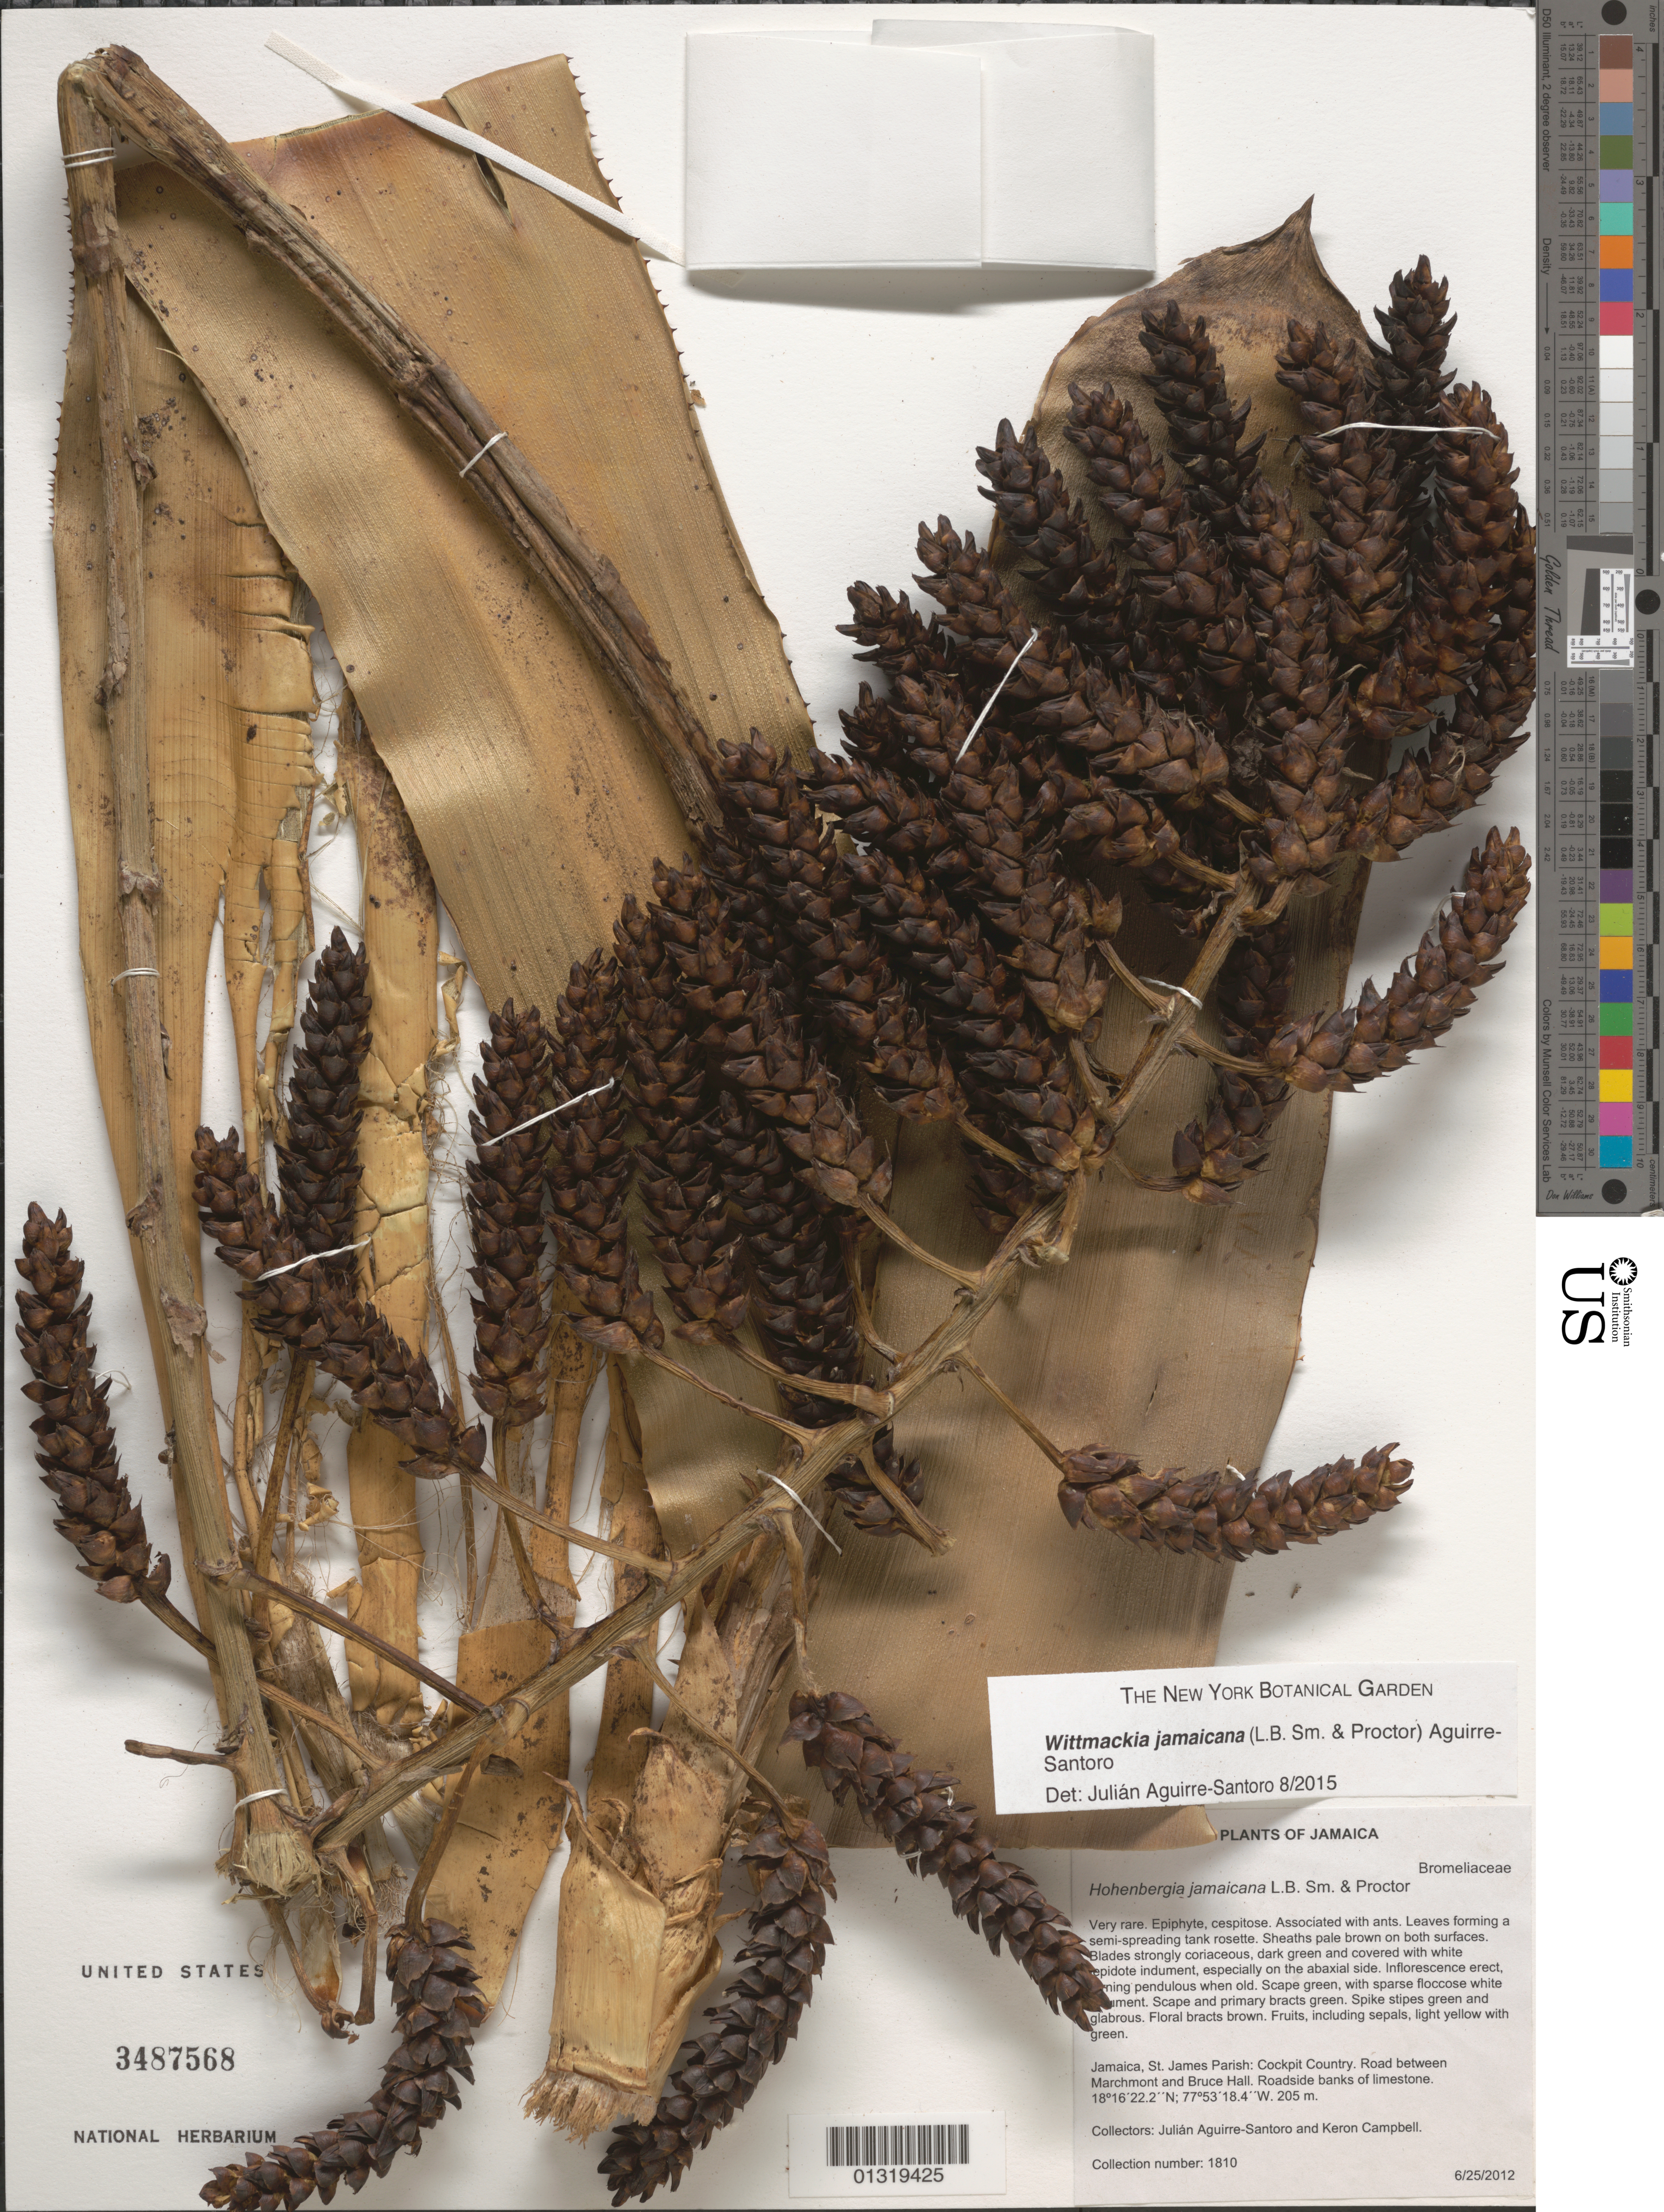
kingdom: Plantae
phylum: Tracheophyta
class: Liliopsida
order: Poales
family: Bromeliaceae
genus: Wittmackia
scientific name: Wittmackia jamaicana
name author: (L.B. Sm. & Proctor) Aguirre-Santoro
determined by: Aguirre-Santoro, Julian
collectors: J. Aguirre-Santoro & K. Campbell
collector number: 1810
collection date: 2012-06-25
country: Jamaica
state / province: Saint James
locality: Cockpit Country. Road between Marchmont and Bruce Hall.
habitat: Very rare. Roadside banks of limestone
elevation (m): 205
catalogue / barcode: US 3487568